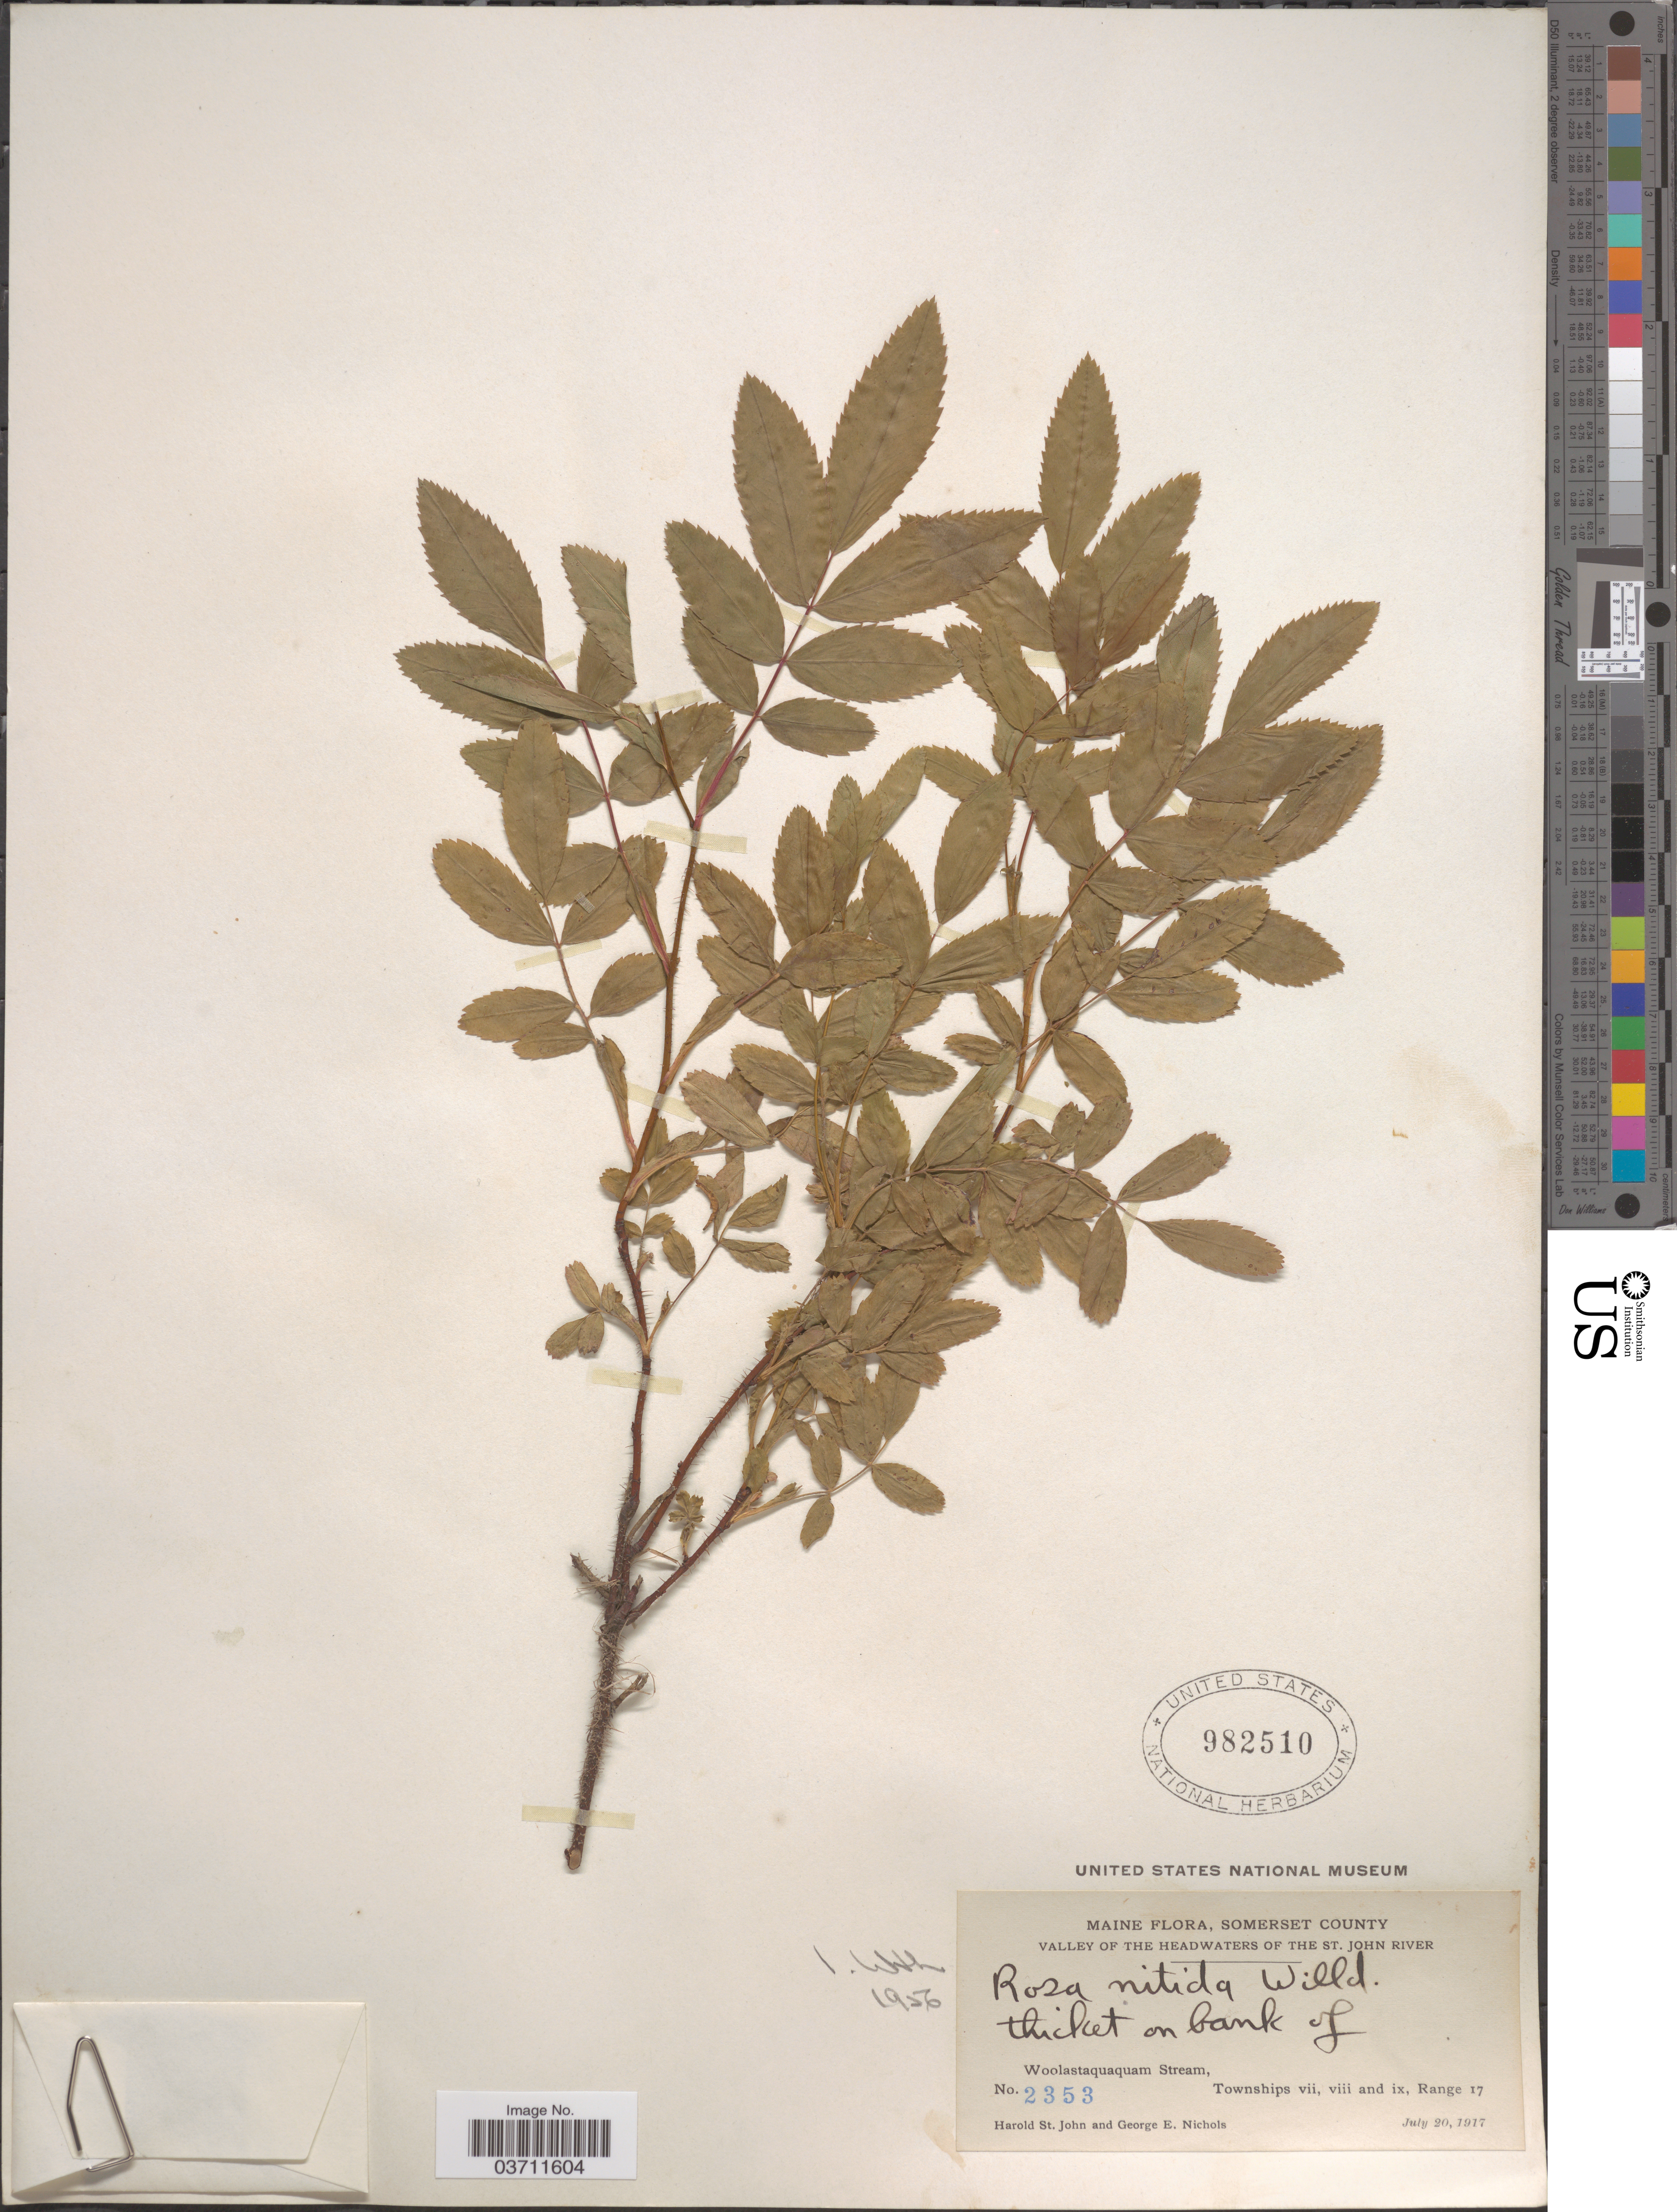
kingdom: Plantae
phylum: Tracheophyta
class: Magnoliopsida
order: Rosales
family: Rosaceae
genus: Rosa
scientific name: Rosa nitida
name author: Willd.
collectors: H. St. John & G. E. Nichols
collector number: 2353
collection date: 1917-07-20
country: United States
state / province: Maine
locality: Somerset County. Valley of the Headwaters of the St. John River. Woolastaquaquam Stream, Townships vii, viii and ix, Range 17.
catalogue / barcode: US 982510